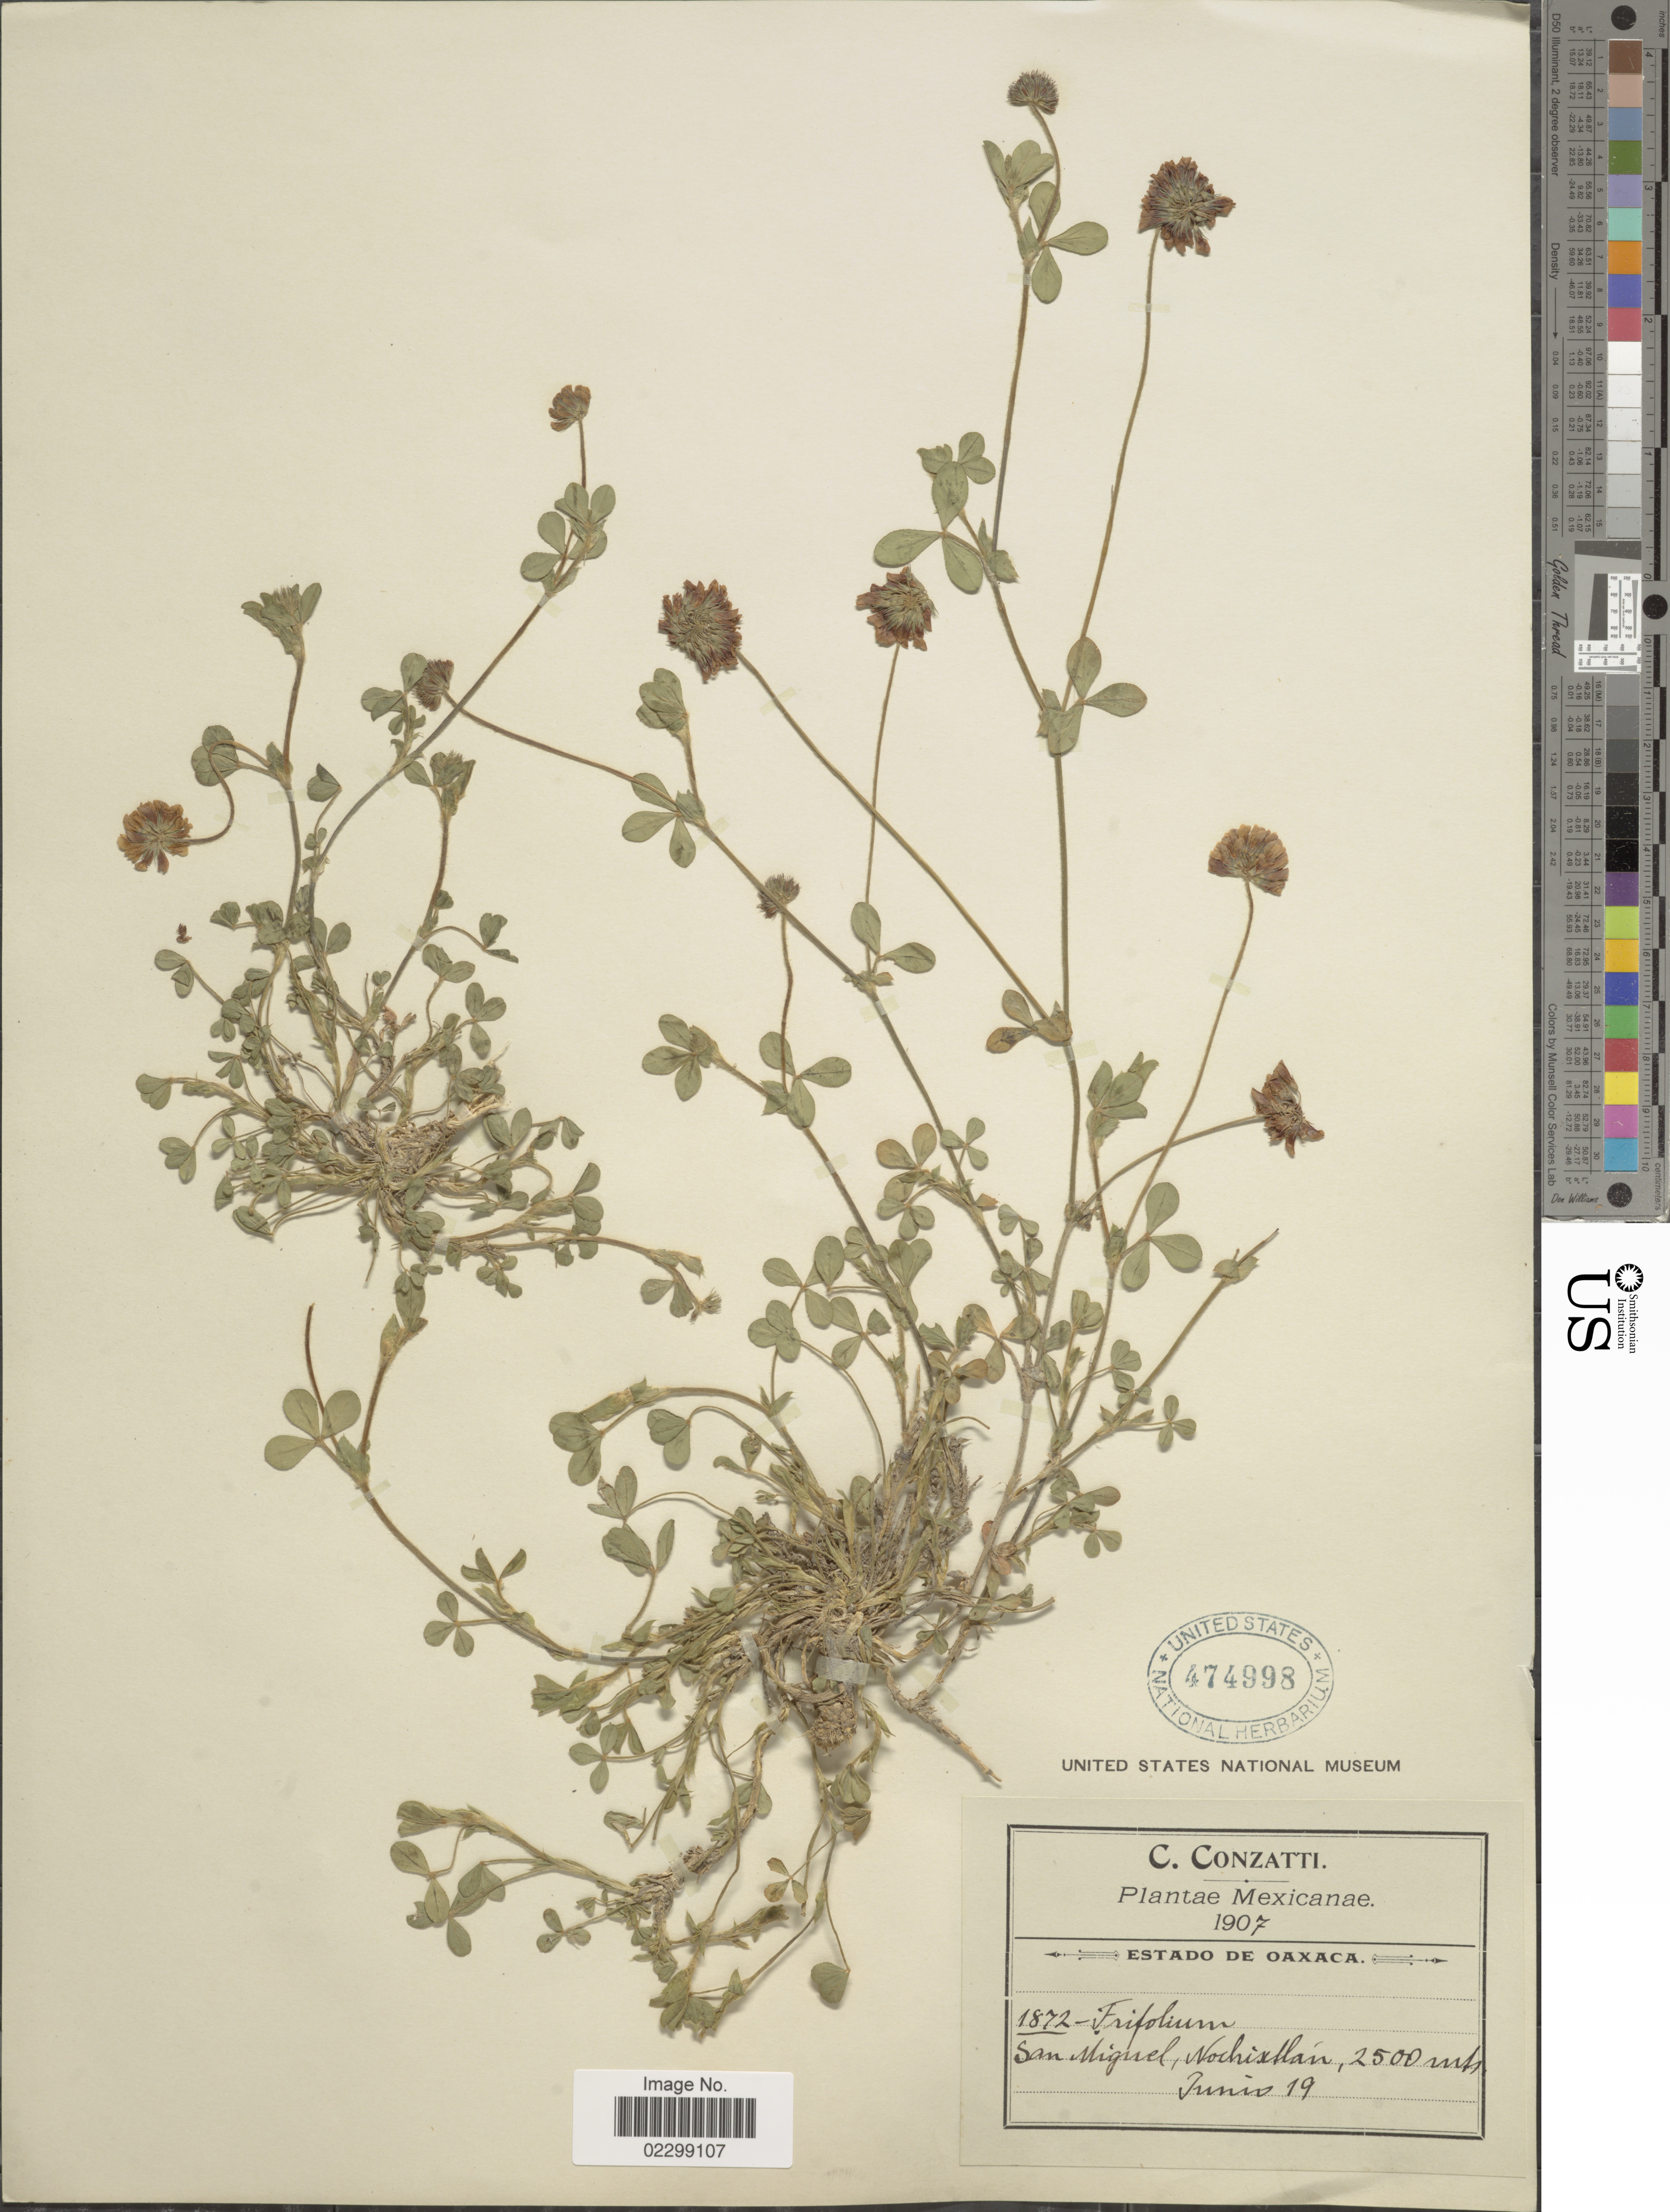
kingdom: Plantae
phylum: Tracheophyta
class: Magnoliopsida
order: Fabales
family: Fabaceae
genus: Trifolium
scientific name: Trifolium sp.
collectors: C. Conzatti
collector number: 1872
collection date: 1907-06-19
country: Mexico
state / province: Oaxaca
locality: San Miguel, Nochixtlán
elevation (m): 2500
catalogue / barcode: US 474998